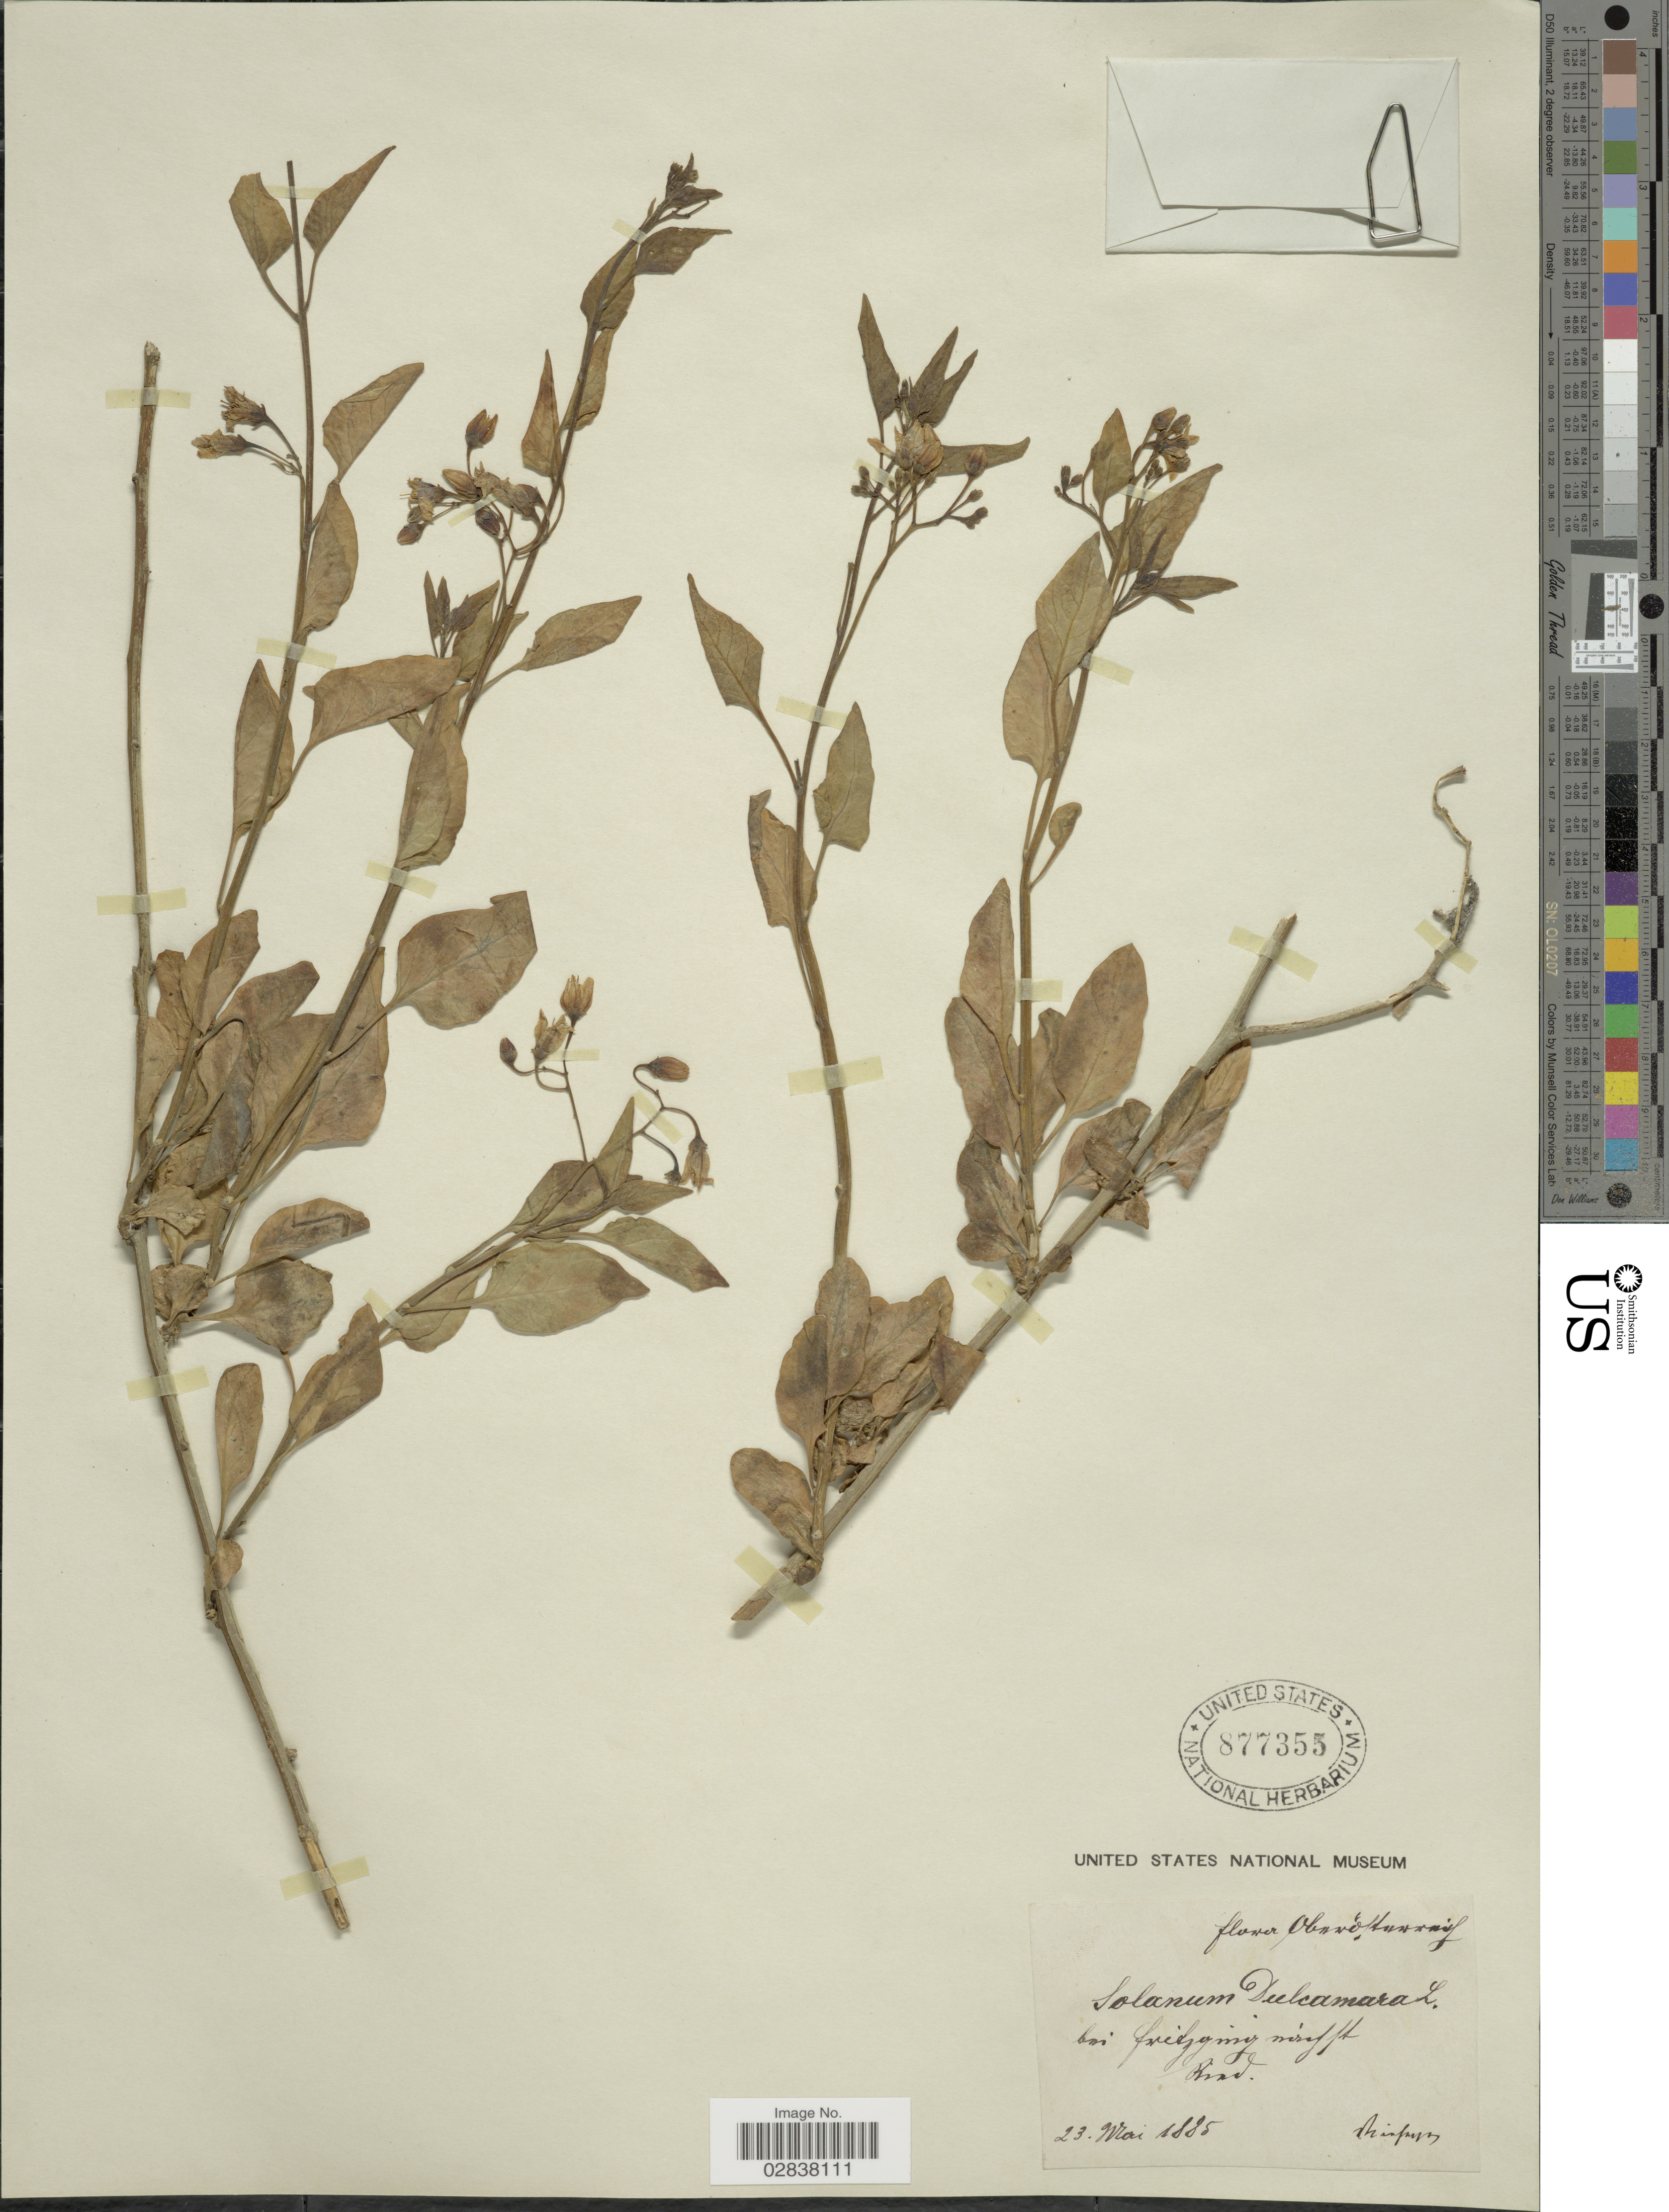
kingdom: Plantae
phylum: Tracheophyta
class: Magnoliopsida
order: Solanales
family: Solanaceae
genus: Solanum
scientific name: Solanum dulcamara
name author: L.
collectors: F. Vierhapper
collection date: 1885-05-23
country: Austria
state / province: Oberosterreich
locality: Flora Oberösterreich, bei Fritzging nächst Ried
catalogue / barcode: US 877355